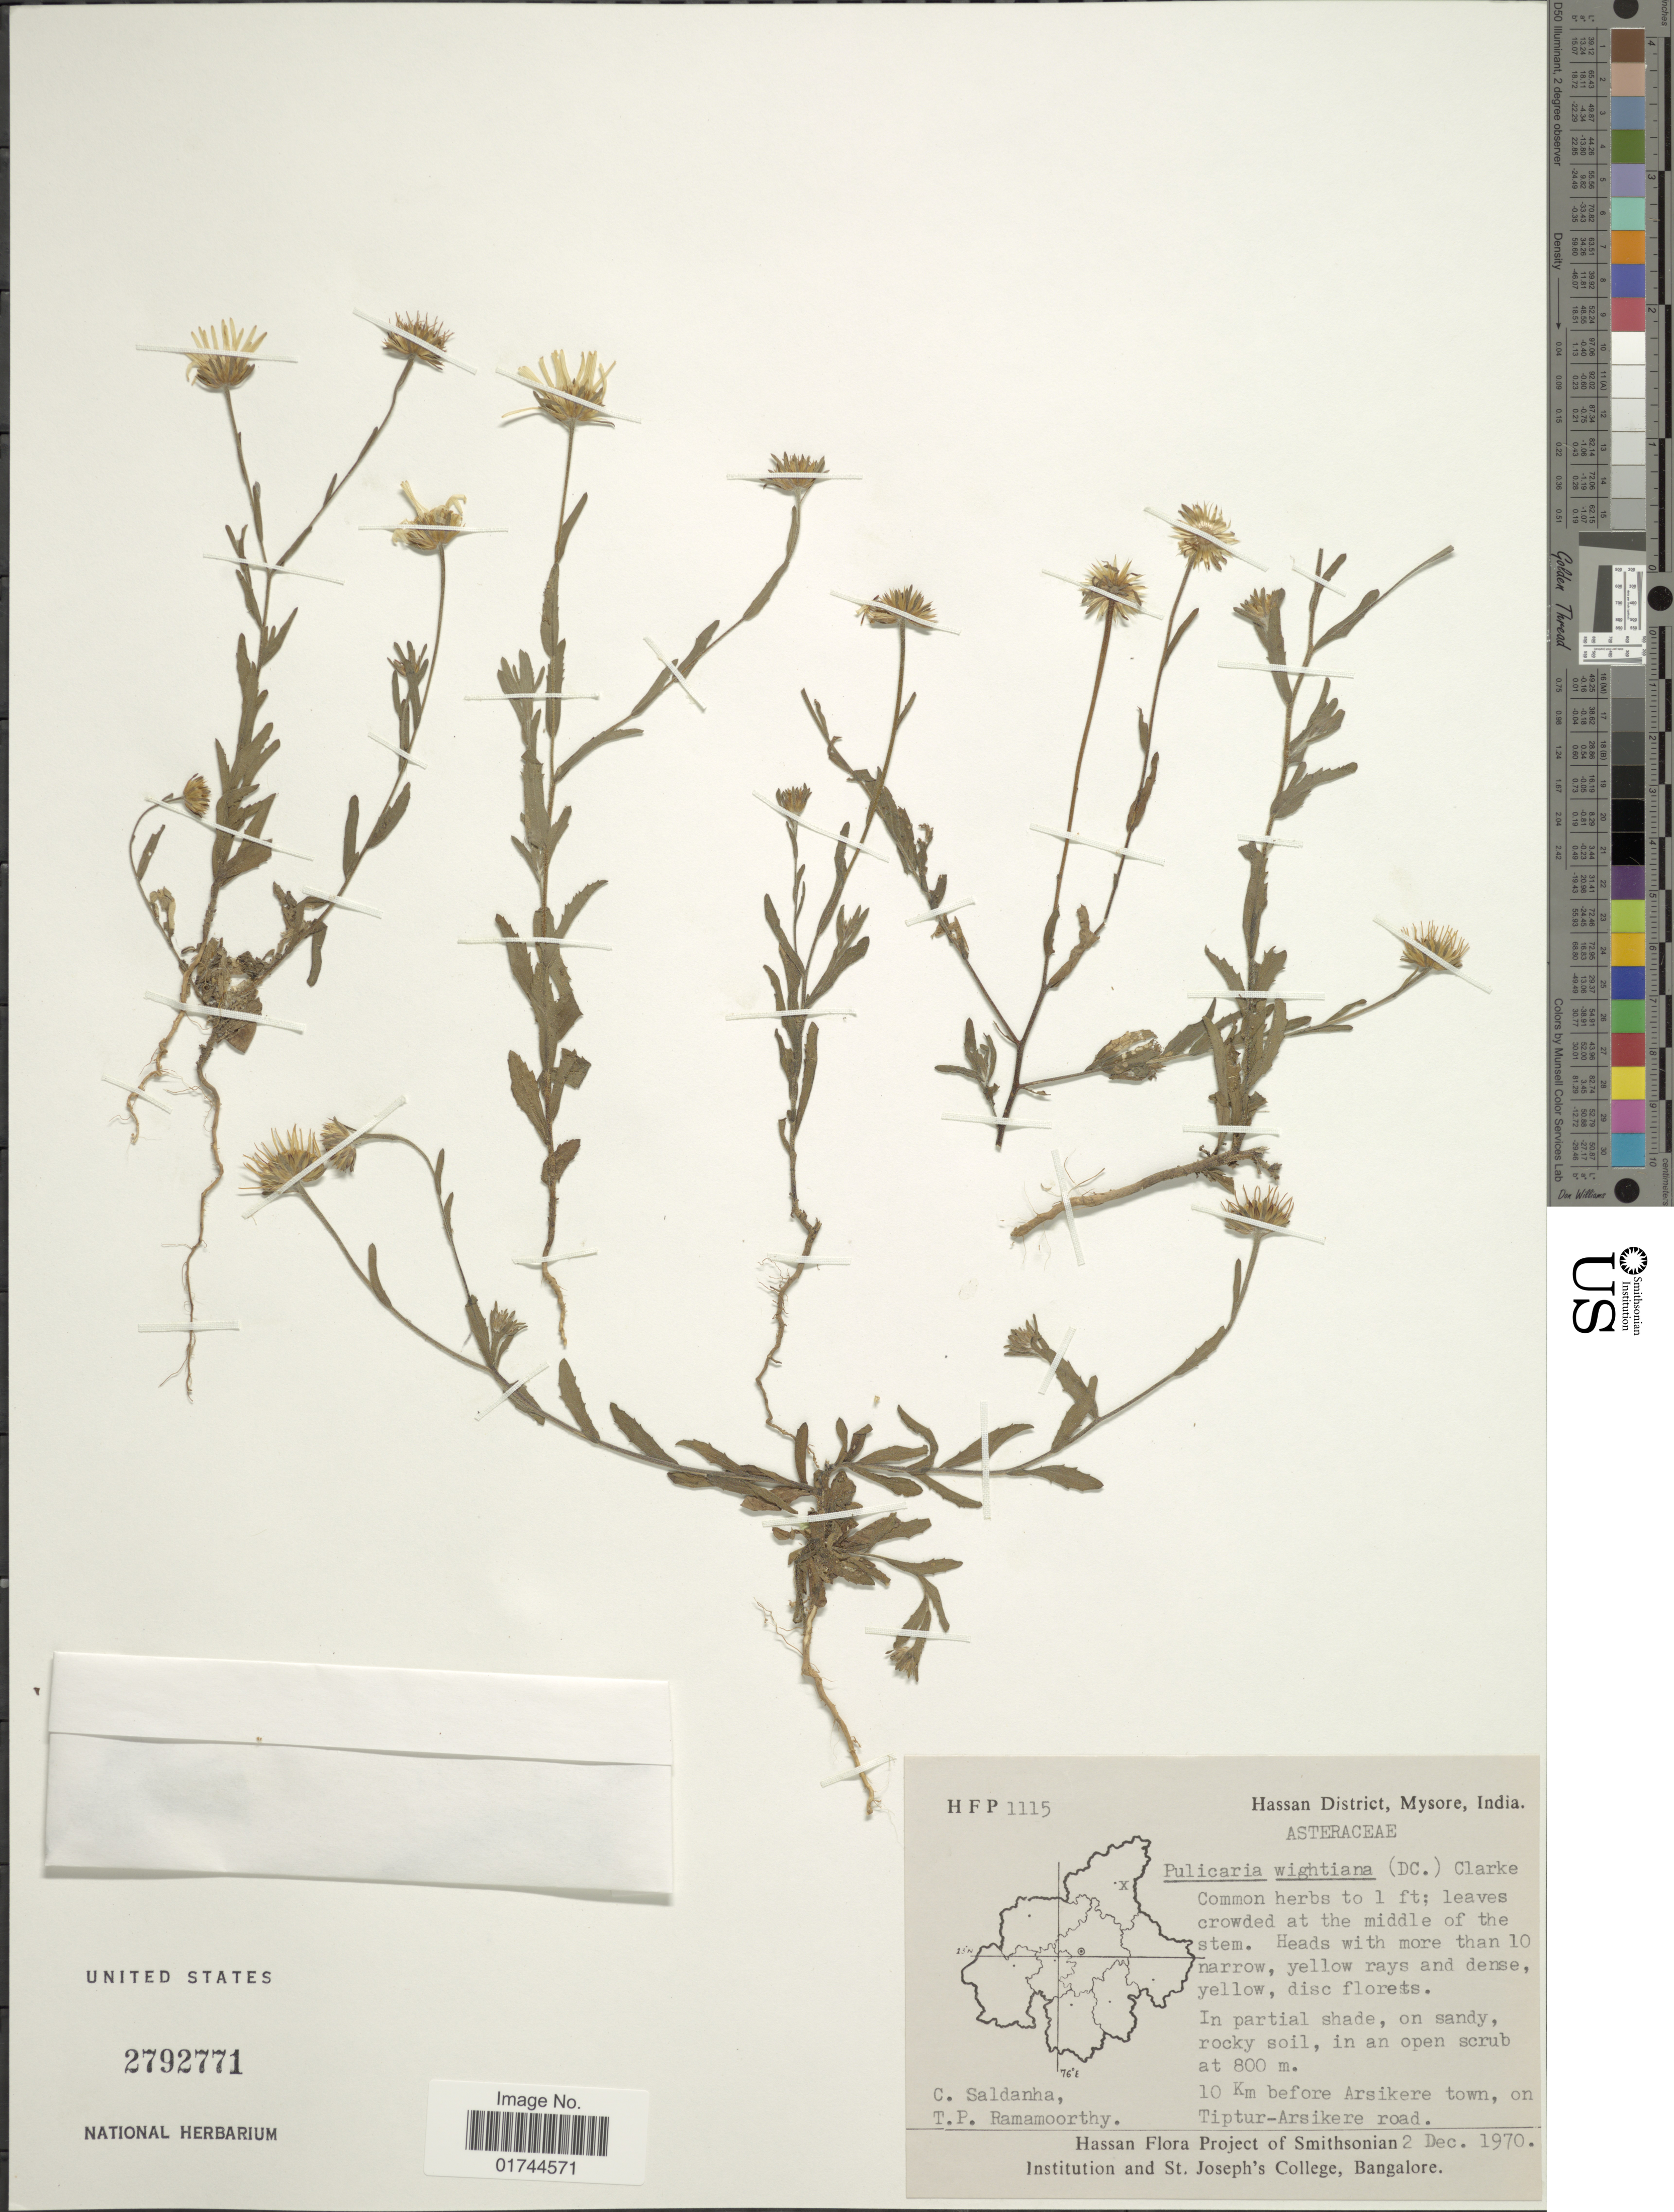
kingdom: Plantae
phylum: Tracheophyta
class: Magnoliopsida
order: Asterales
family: Asteraceae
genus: Pulicaria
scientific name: Pulicaria wightiana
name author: (DC.) C.B. Clarke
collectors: C. Saldanha & T. P. Ramamoorthy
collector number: HFP1115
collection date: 1970-12-02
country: India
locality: Hassan District, Mysore, 10 Kms before Arsikere town, on Tiptur-Arsikere road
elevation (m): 800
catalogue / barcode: US 2792771